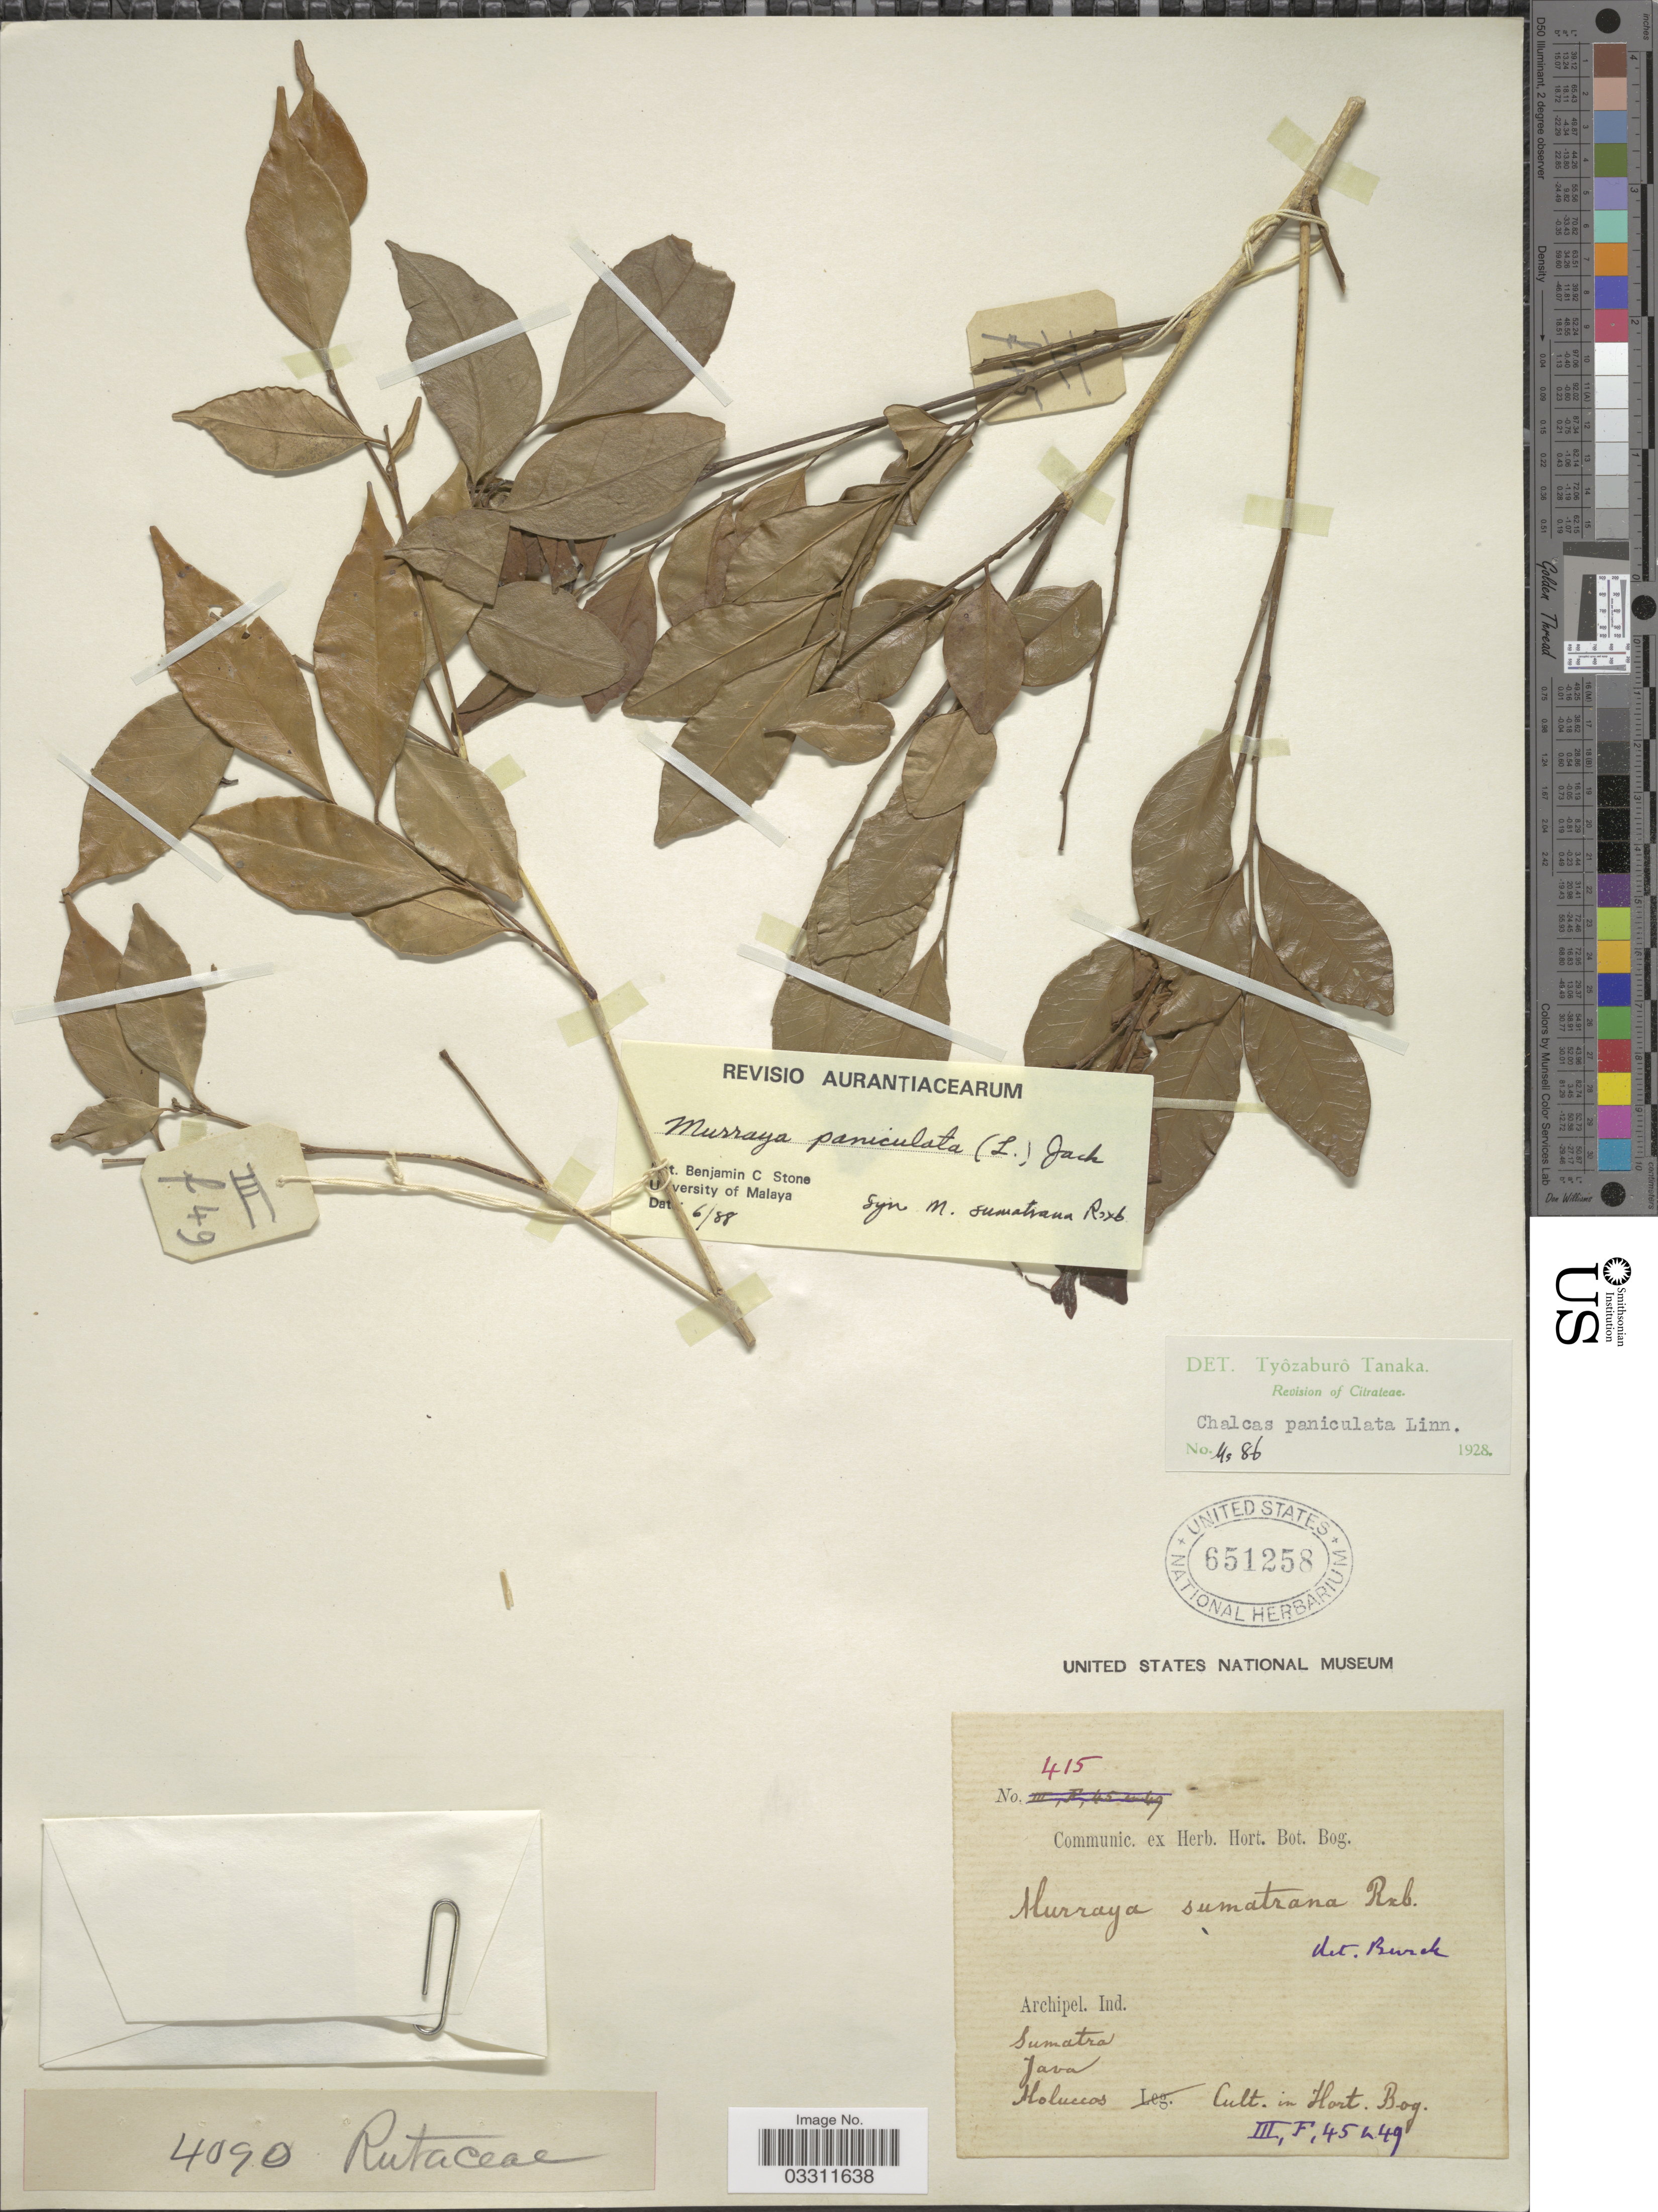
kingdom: Plantae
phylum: Tracheophyta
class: Magnoliopsida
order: Sapindales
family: Rutaceae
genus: Murraya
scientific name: Murraya paniculata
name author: (L.) Jack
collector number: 415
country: Indonesia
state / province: Sumatra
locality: Archipel. Ind. Holuccos. Cult. in Hort. Bog.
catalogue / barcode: US 651258